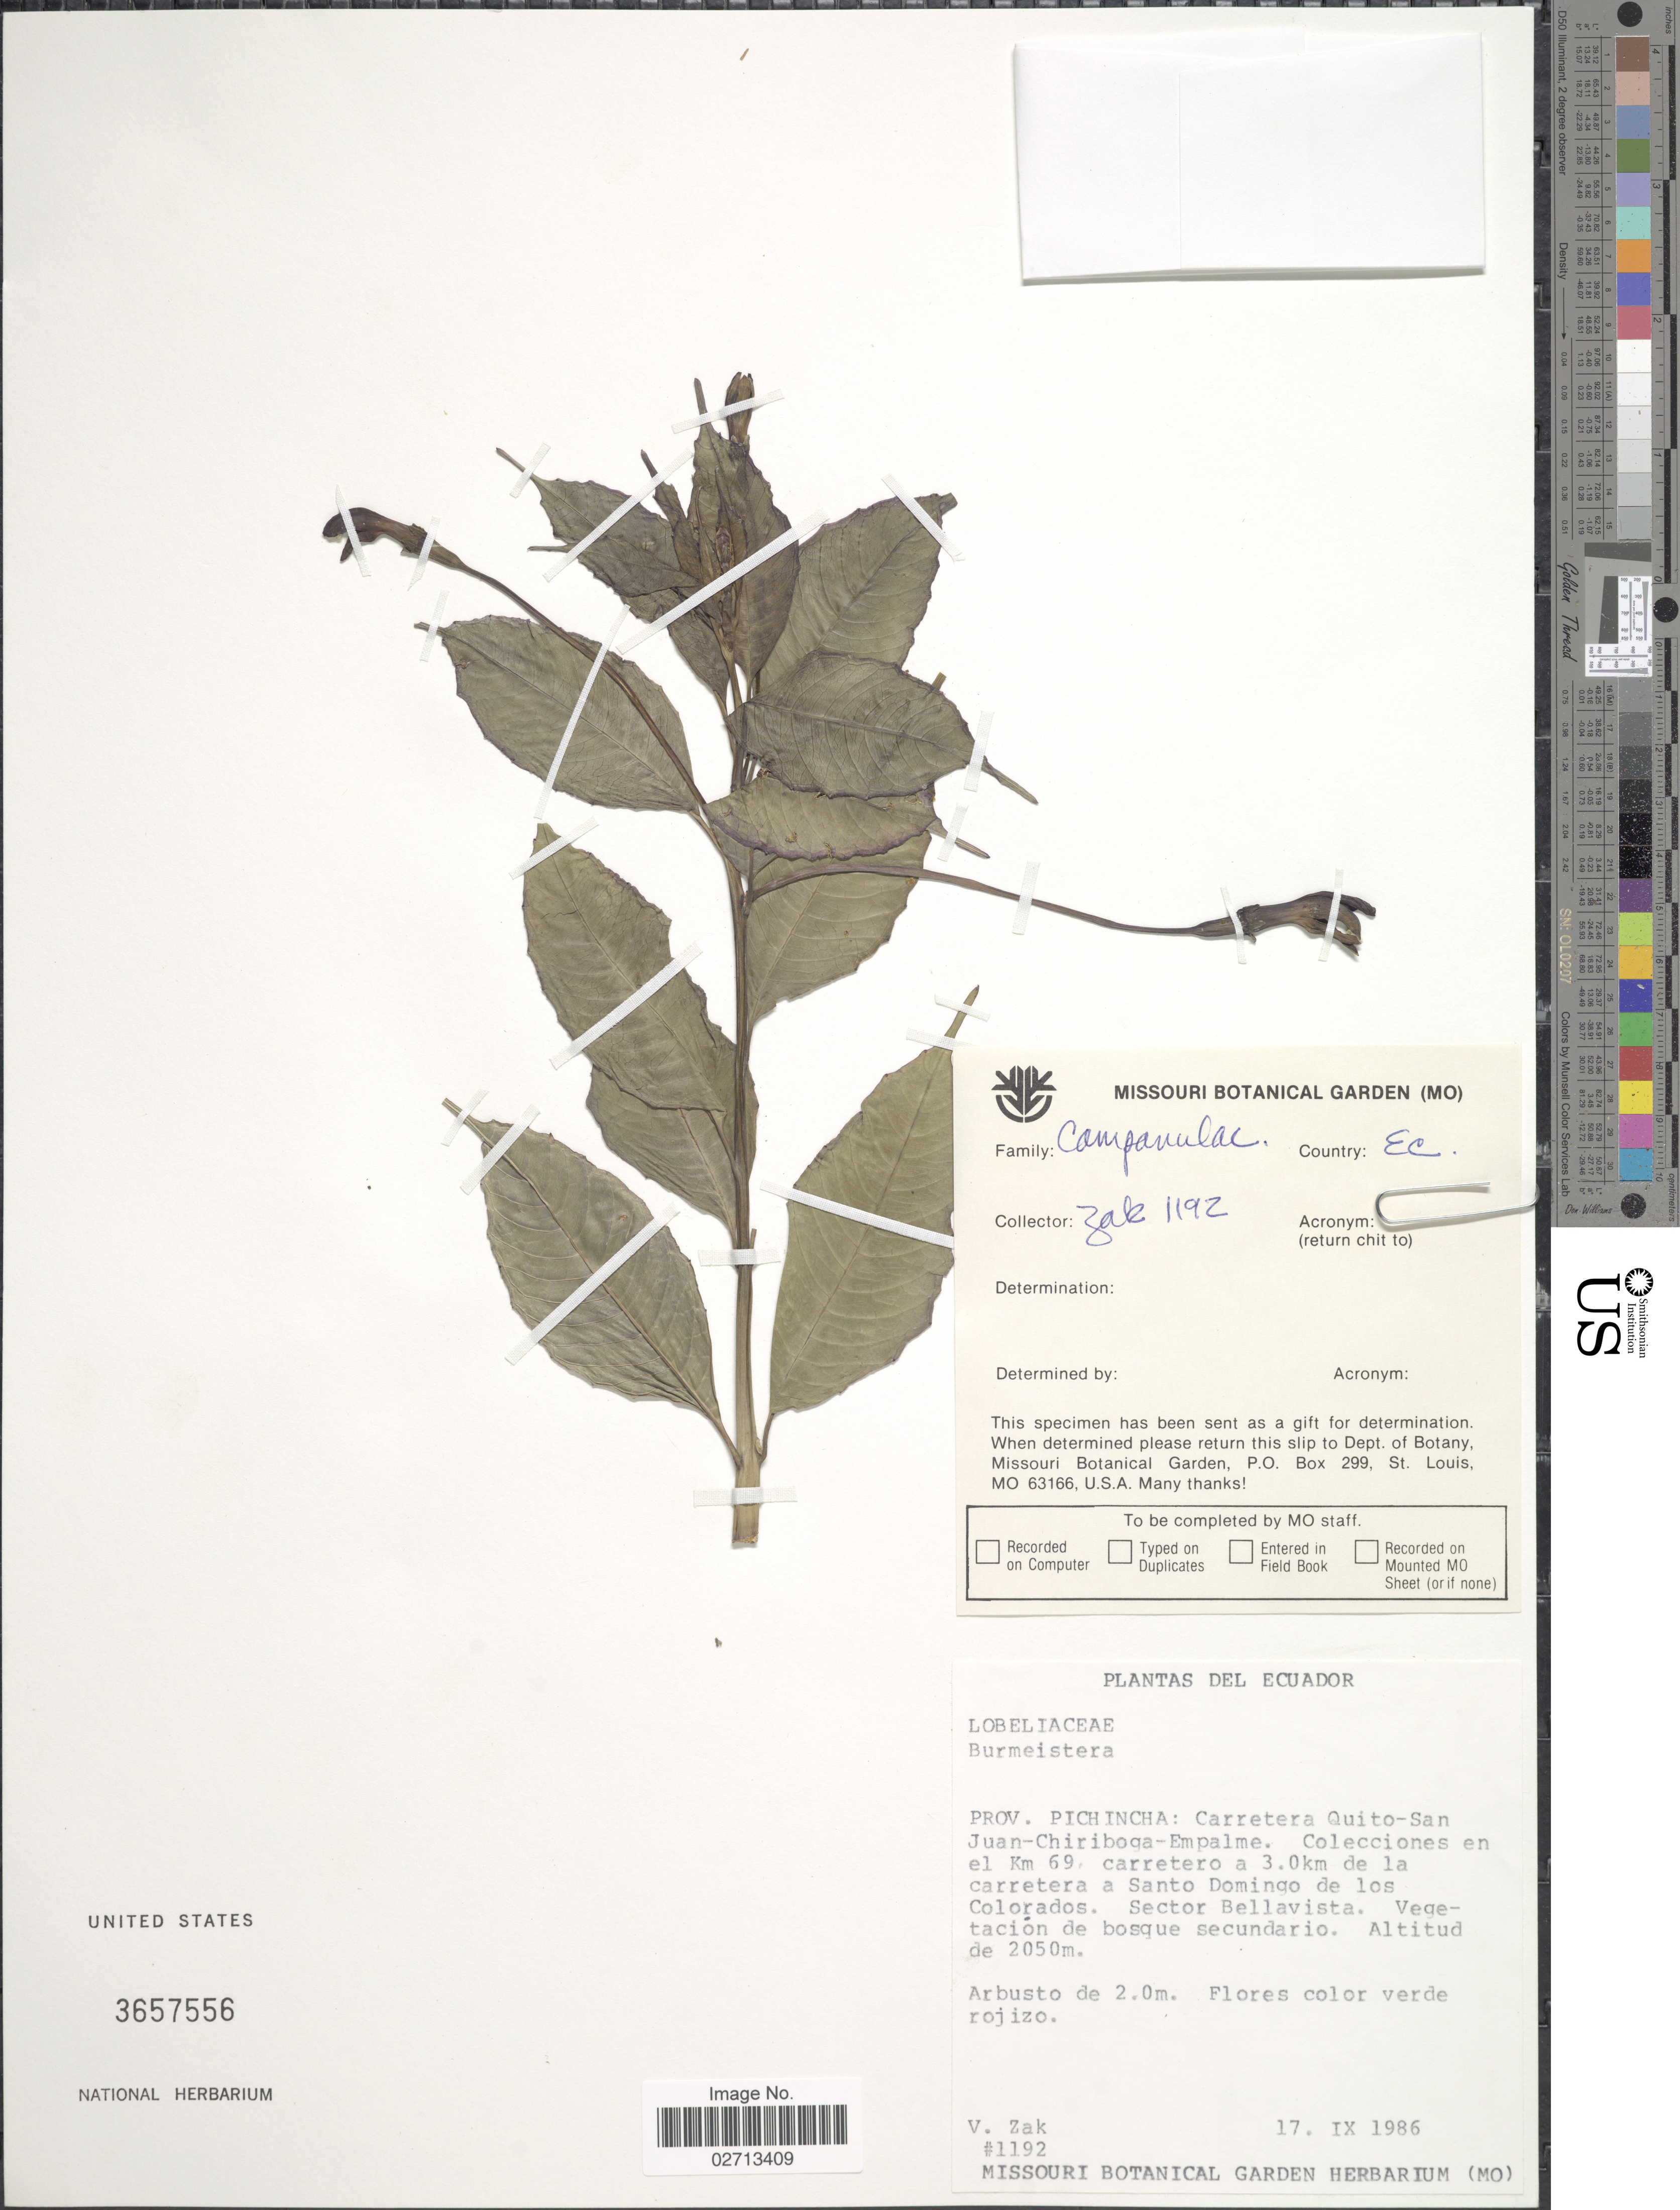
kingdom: Plantae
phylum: Tracheophyta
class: Magnoliopsida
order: Asterales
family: Campanulaceae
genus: Burmeistera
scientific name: Burmeistera sp.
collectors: V. Zak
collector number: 1192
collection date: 1986-09-17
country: Ecuador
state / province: Pichincha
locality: Carretera Quito-San Juan- Chiriboga-Empalme. Colecciones en el Km 69, carretera a 3.0km de la carretera a Santo Domingo de los Colorados. Sector Bellavista.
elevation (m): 2050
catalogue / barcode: US 3657556